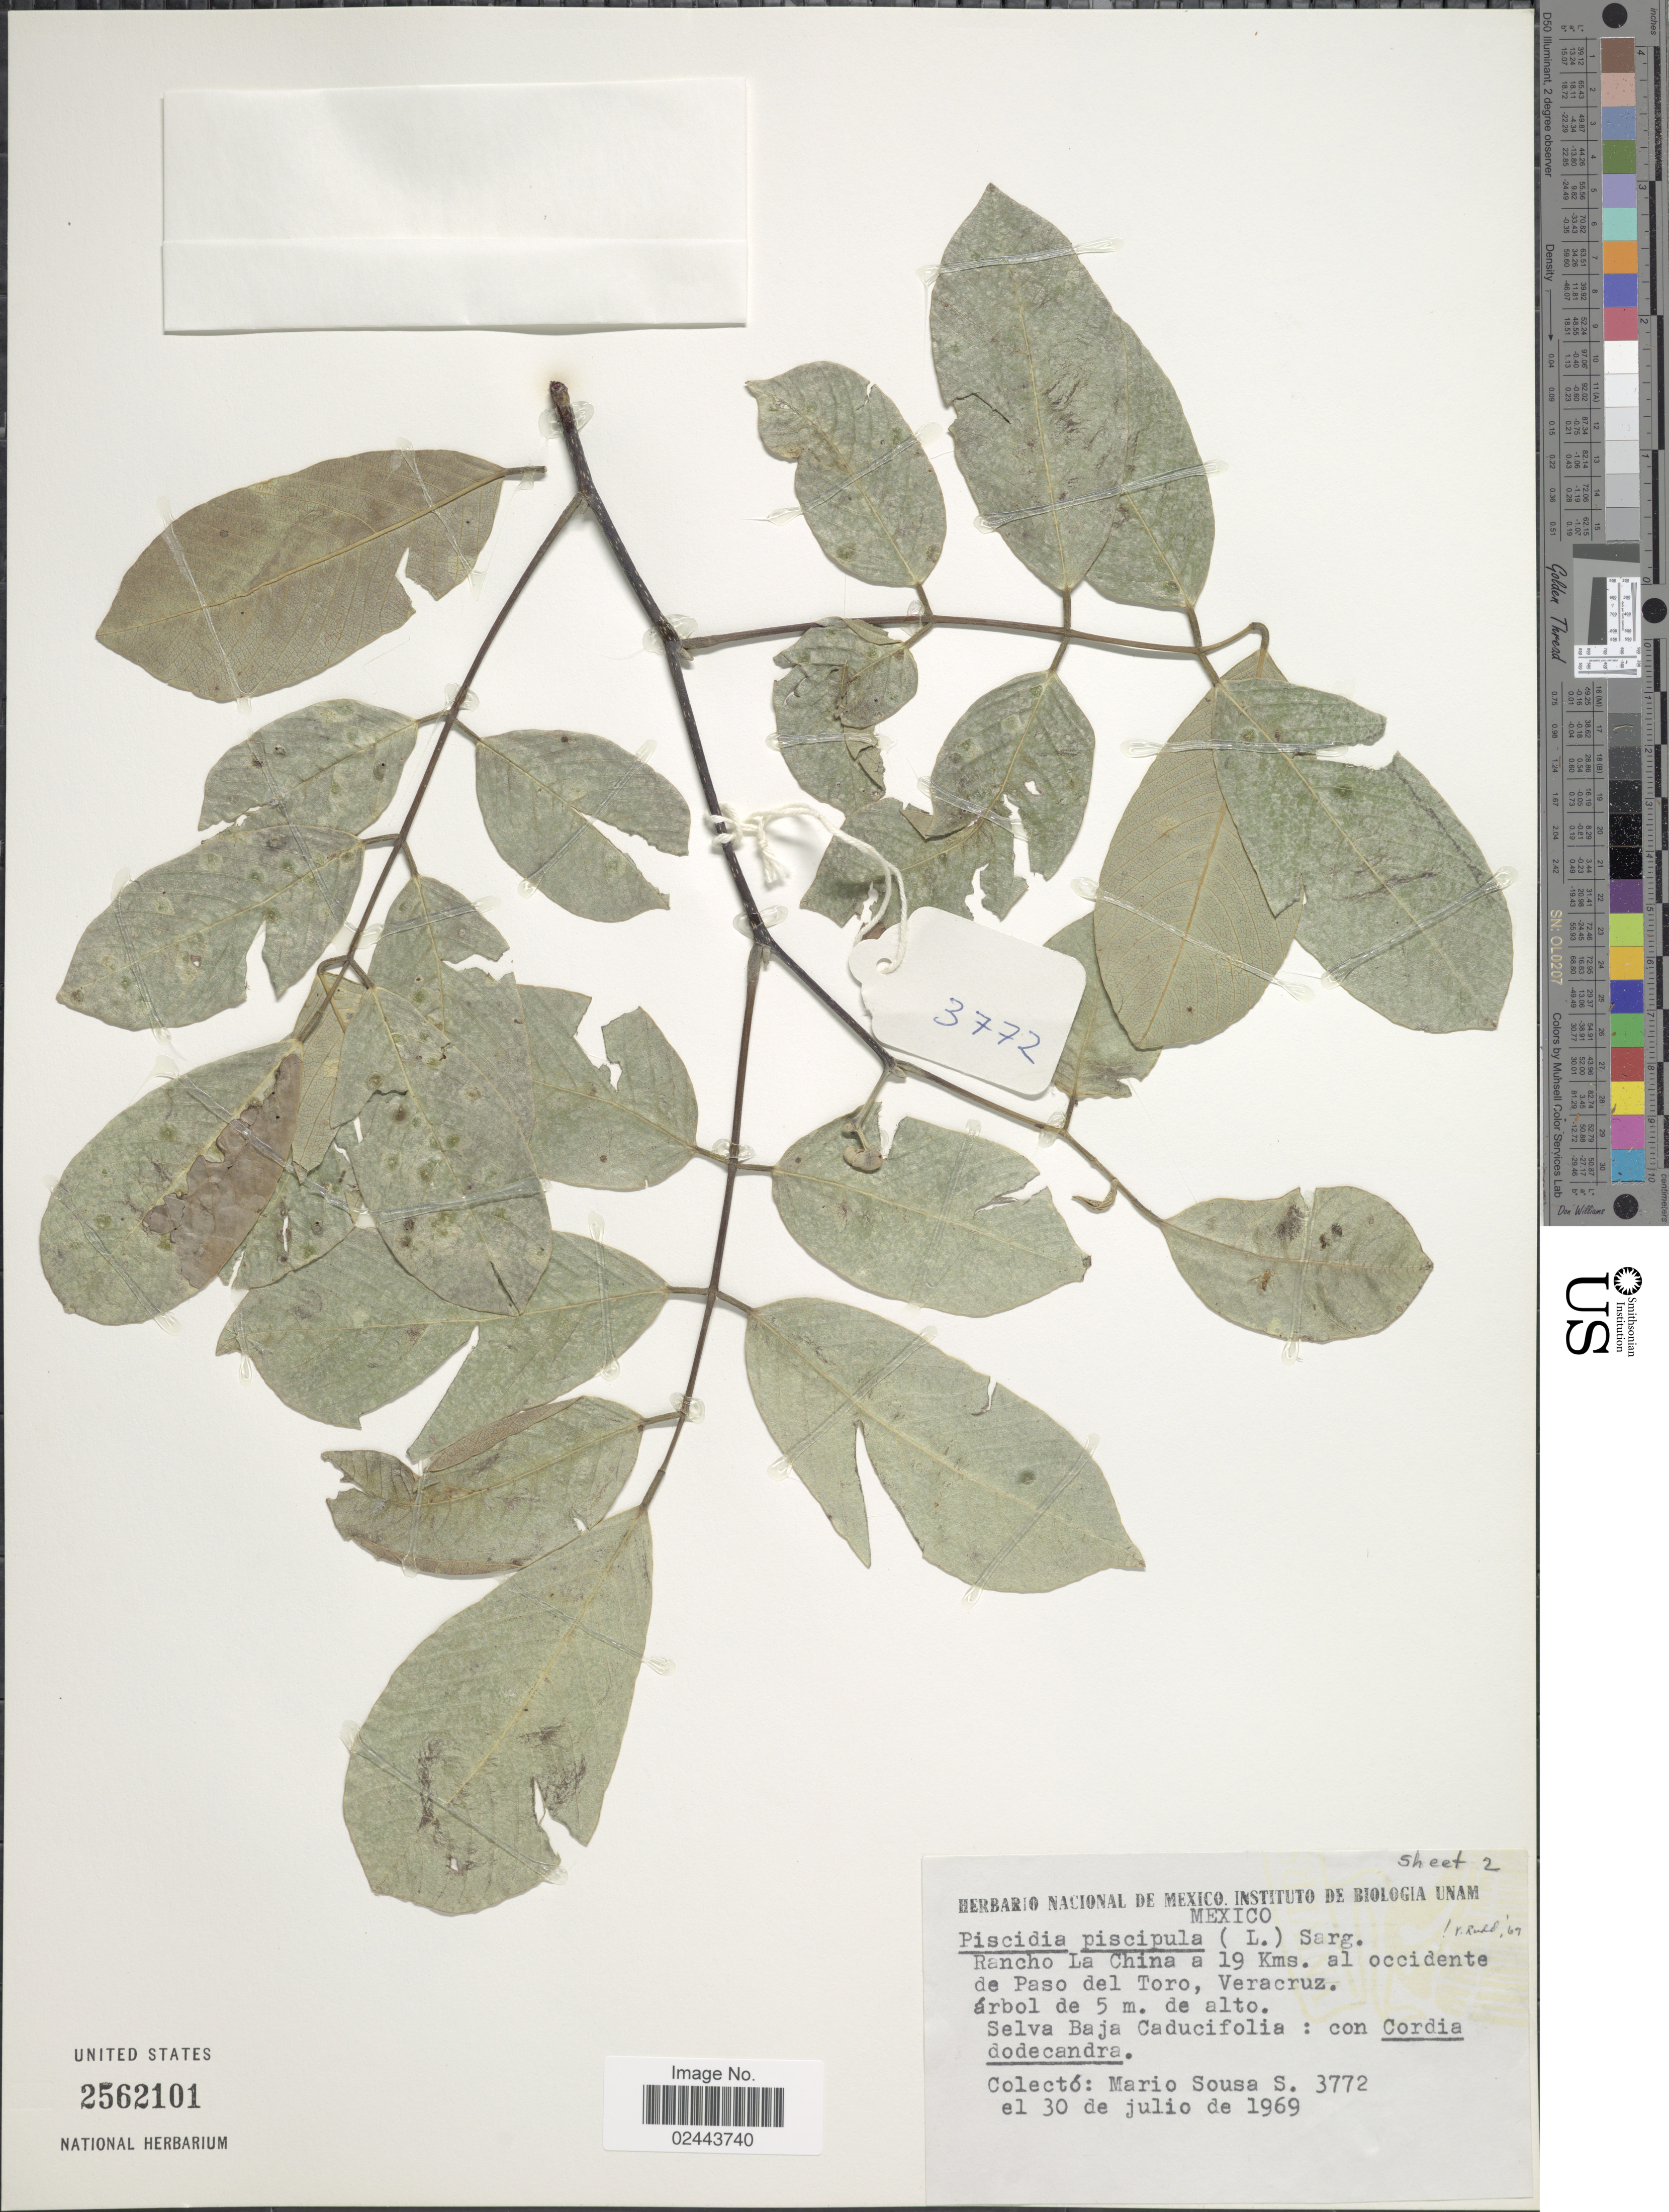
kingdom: Plantae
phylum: Tracheophyta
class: Magnoliopsida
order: Fabales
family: Fabaceae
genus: Piscidia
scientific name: Piscidia piscipula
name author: (L.) Sarg.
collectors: M. Sousa S.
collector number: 3772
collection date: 1969-07-30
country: Mexico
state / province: Veracruz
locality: Rancho La China a 19 Kms. al occidente de Paso del Toro, Veracruz.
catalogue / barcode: US 2562101